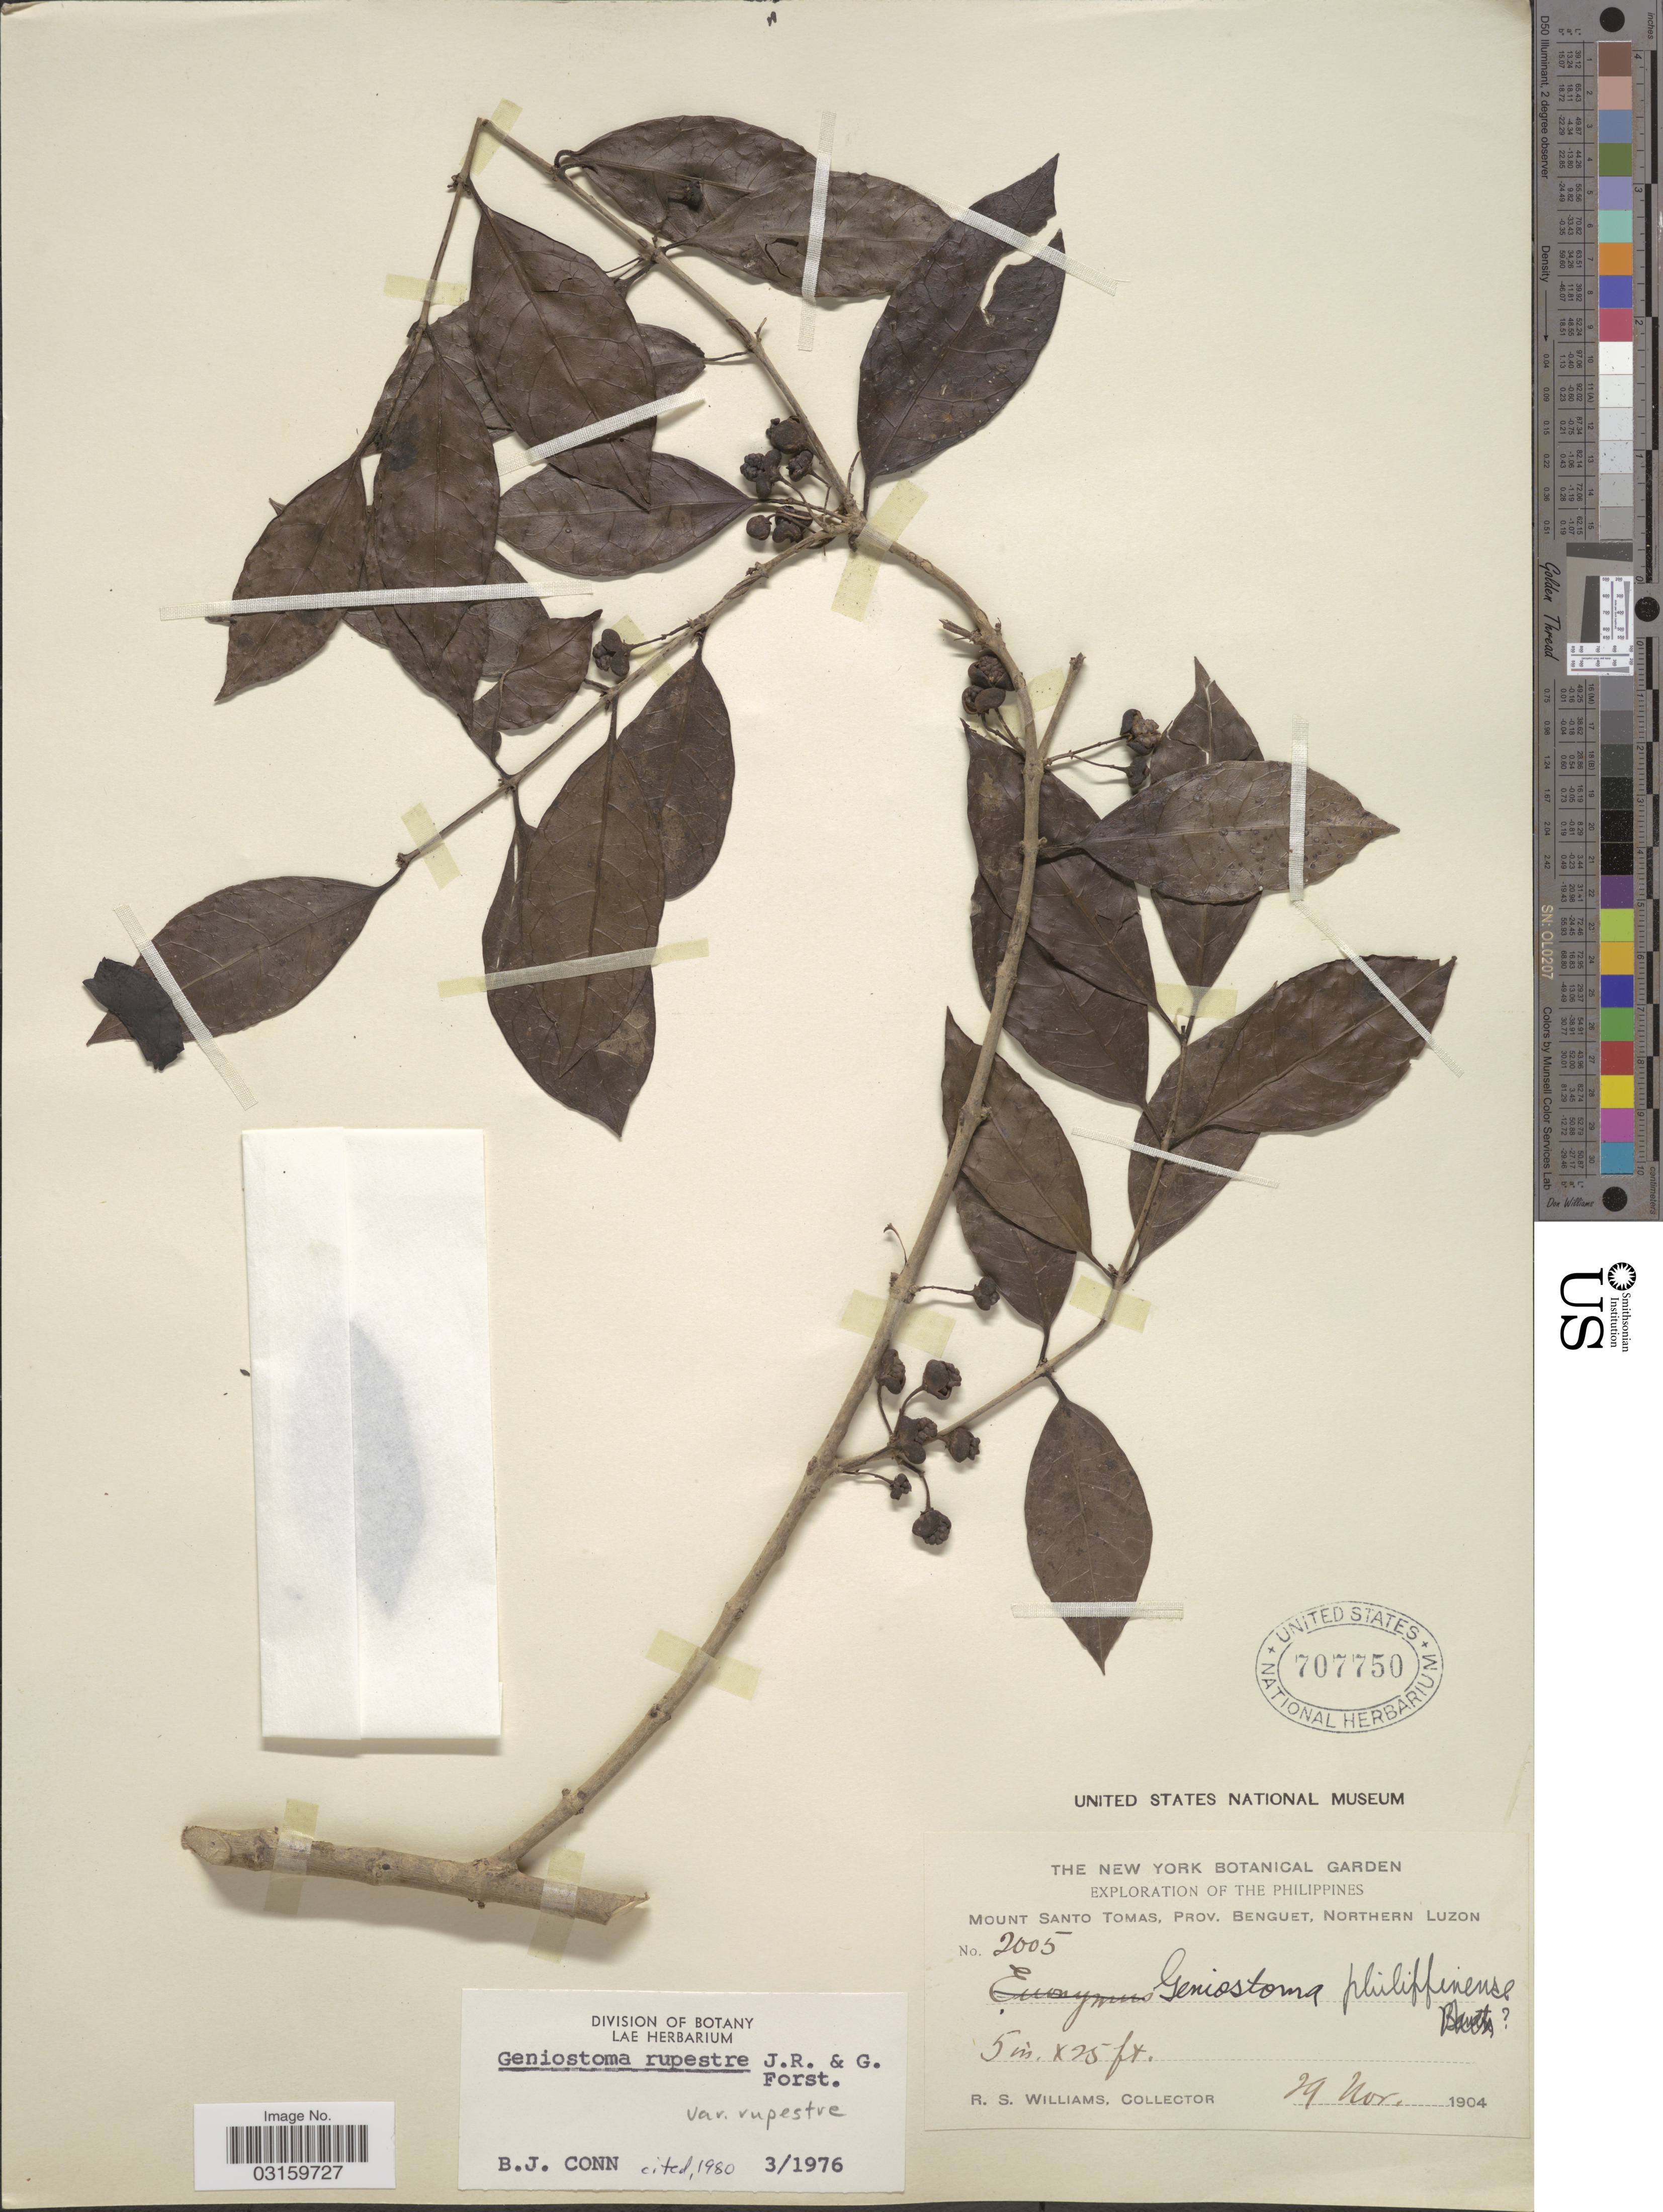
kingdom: Plantae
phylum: Tracheophyta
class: Magnoliopsida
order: Gentianales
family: Loganiaceae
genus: Geniostoma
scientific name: Geniostoma rupestre var. rupestre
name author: J.R. Forst. & G. Forst.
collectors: R. S. Williams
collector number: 2005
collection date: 1904-11-29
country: Philippines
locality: Mount Santo Tomas, Prov. Benguet, Northern Luzon.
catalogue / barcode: US 707750